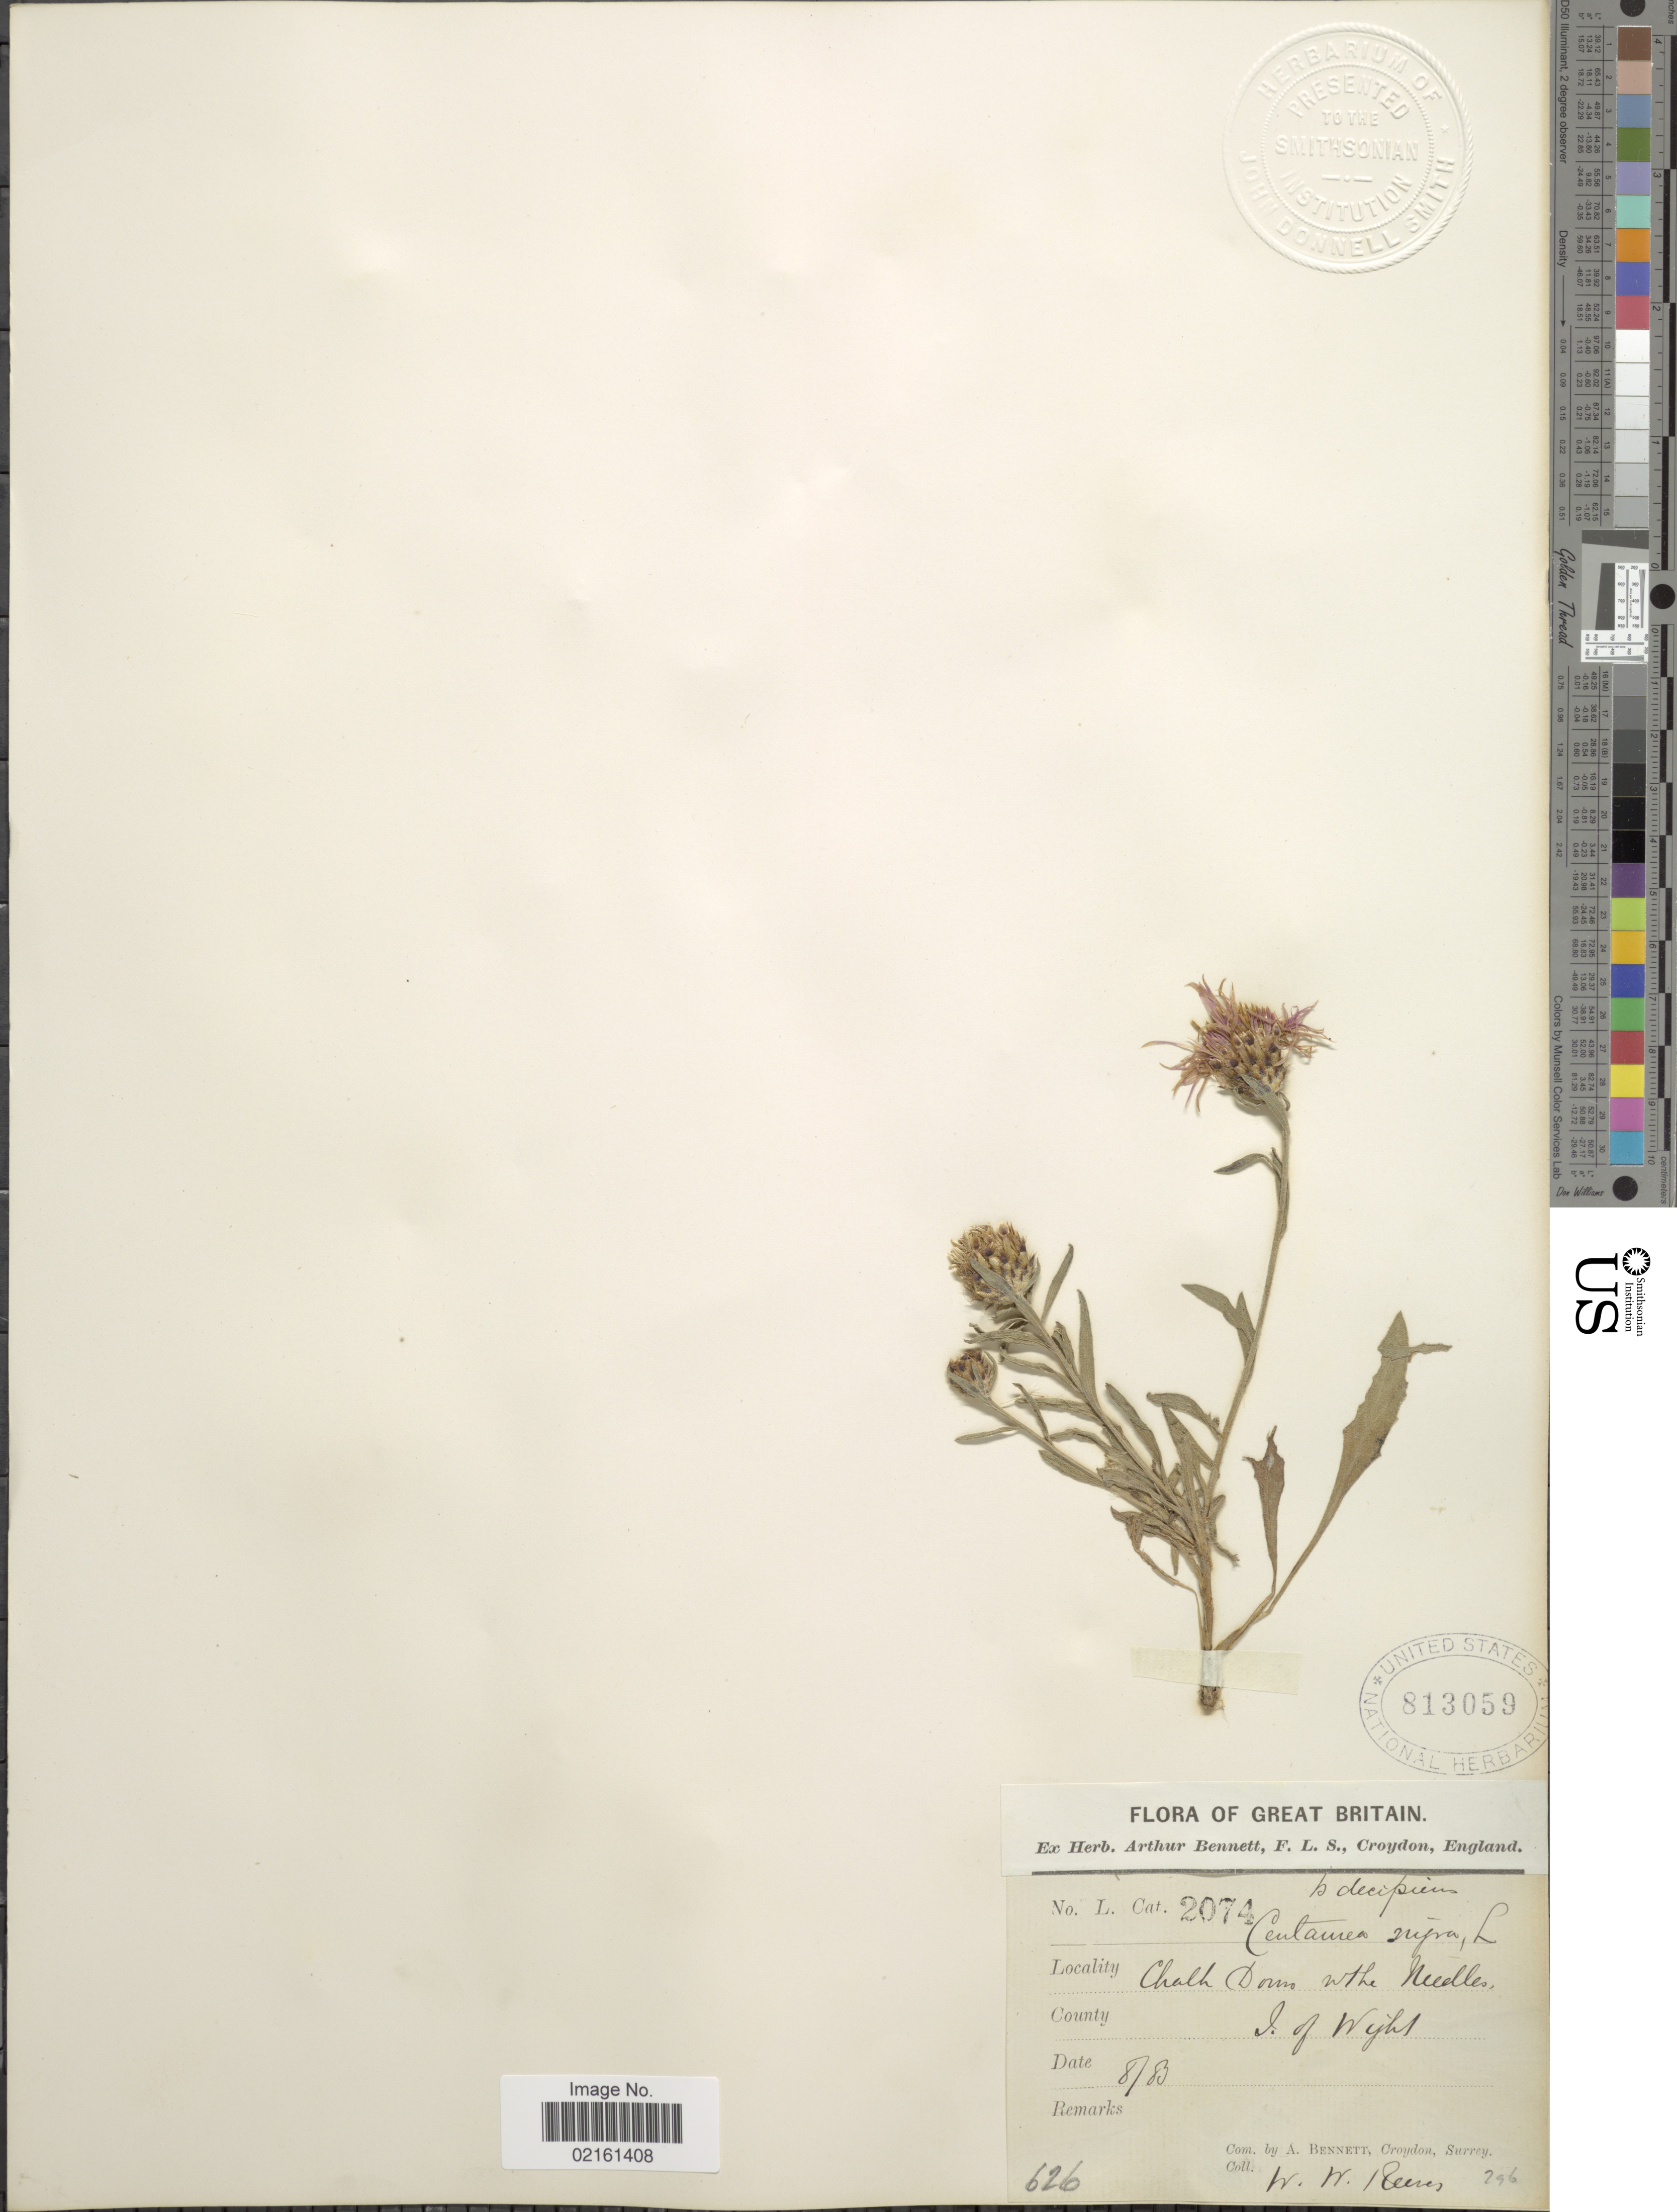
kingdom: Plantae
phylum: Tracheophyta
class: Magnoliopsida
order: Asterales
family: Asteraceae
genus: Centaurea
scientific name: Centaurea nigra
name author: L.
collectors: W. Reeves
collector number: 296?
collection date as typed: Transcribed d/m/y: /8/83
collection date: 1883-08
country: United Kingdom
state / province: England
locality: Chalk Down w. the Needles, I. (Isle) of Wight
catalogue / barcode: US 813059